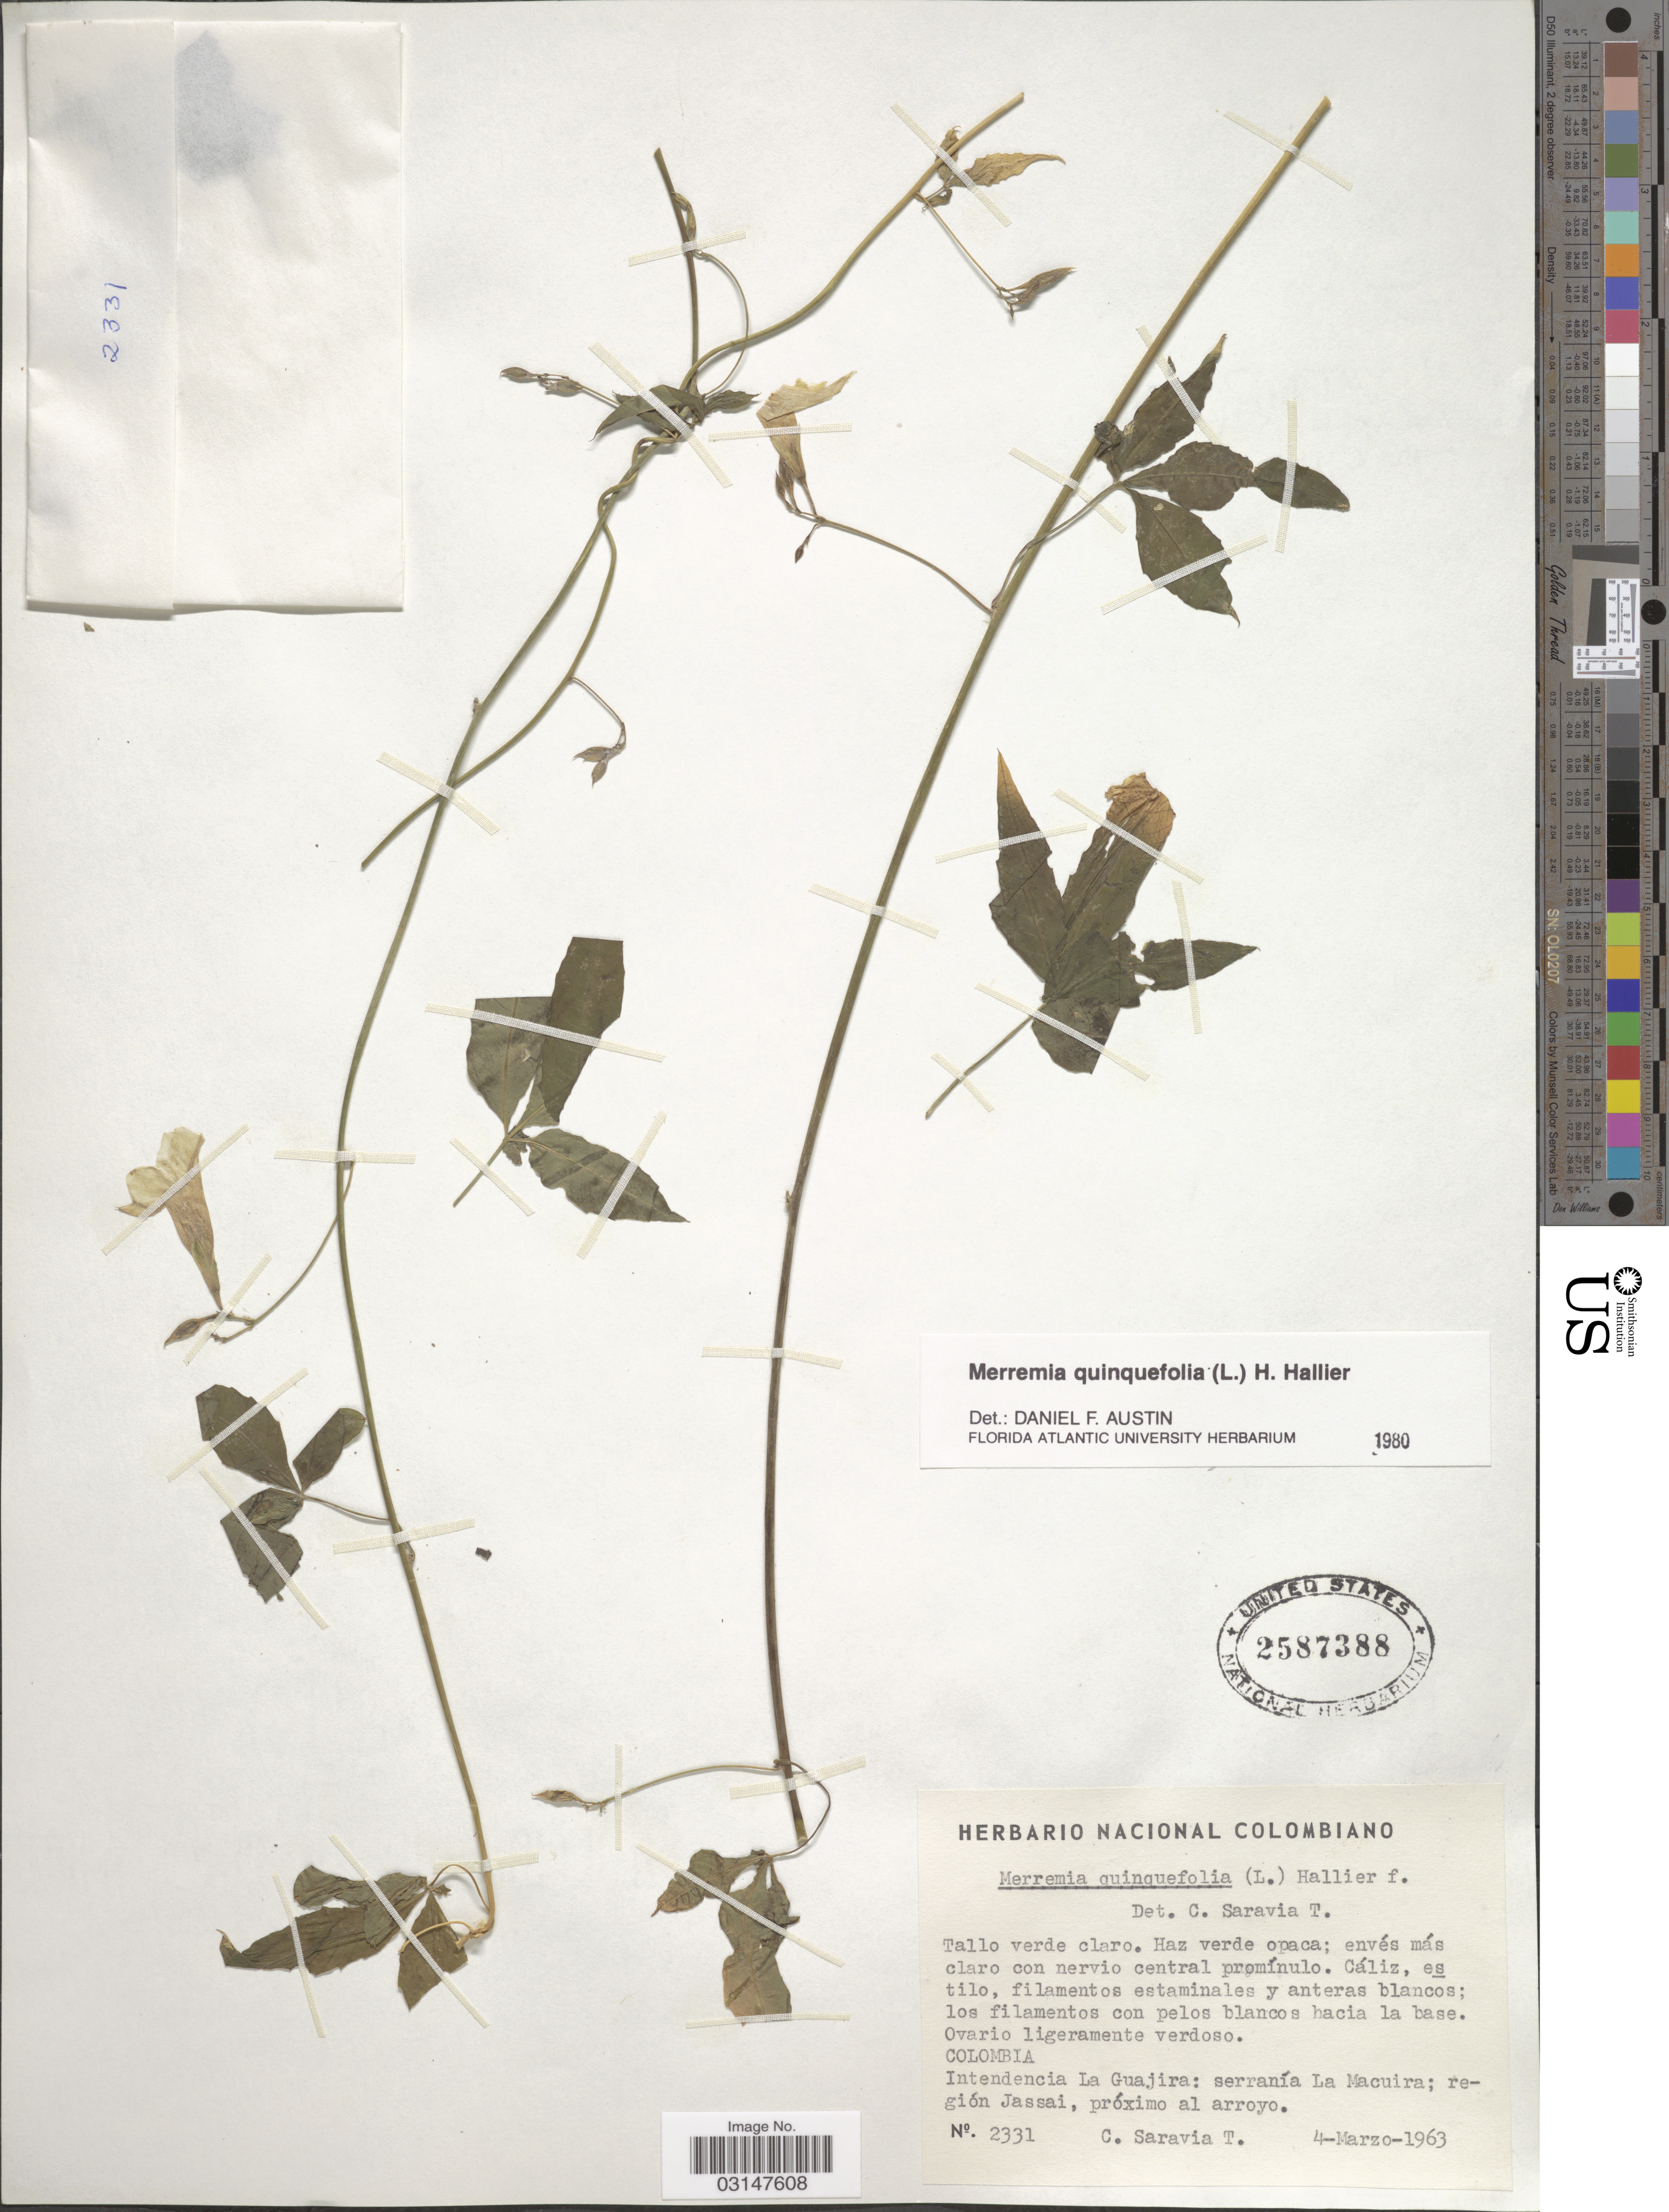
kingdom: Plantae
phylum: Tracheophyta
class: Magnoliopsida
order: Solanales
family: Convolvulaceae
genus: Distimake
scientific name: Distimake quinquefolius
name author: (L.) A. R. Simões & Staples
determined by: Strong, Mark T., (BOT), Smithsonian Institution - National Museum of Natural History (UNITED STATES)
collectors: C. Saravia T.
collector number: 2331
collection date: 1963-03-04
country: Colombia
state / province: La Guajira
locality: Intendencia La Guajira: serranía La Macuira: región Jassai, próximo al arroyo.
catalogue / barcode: US 2587388